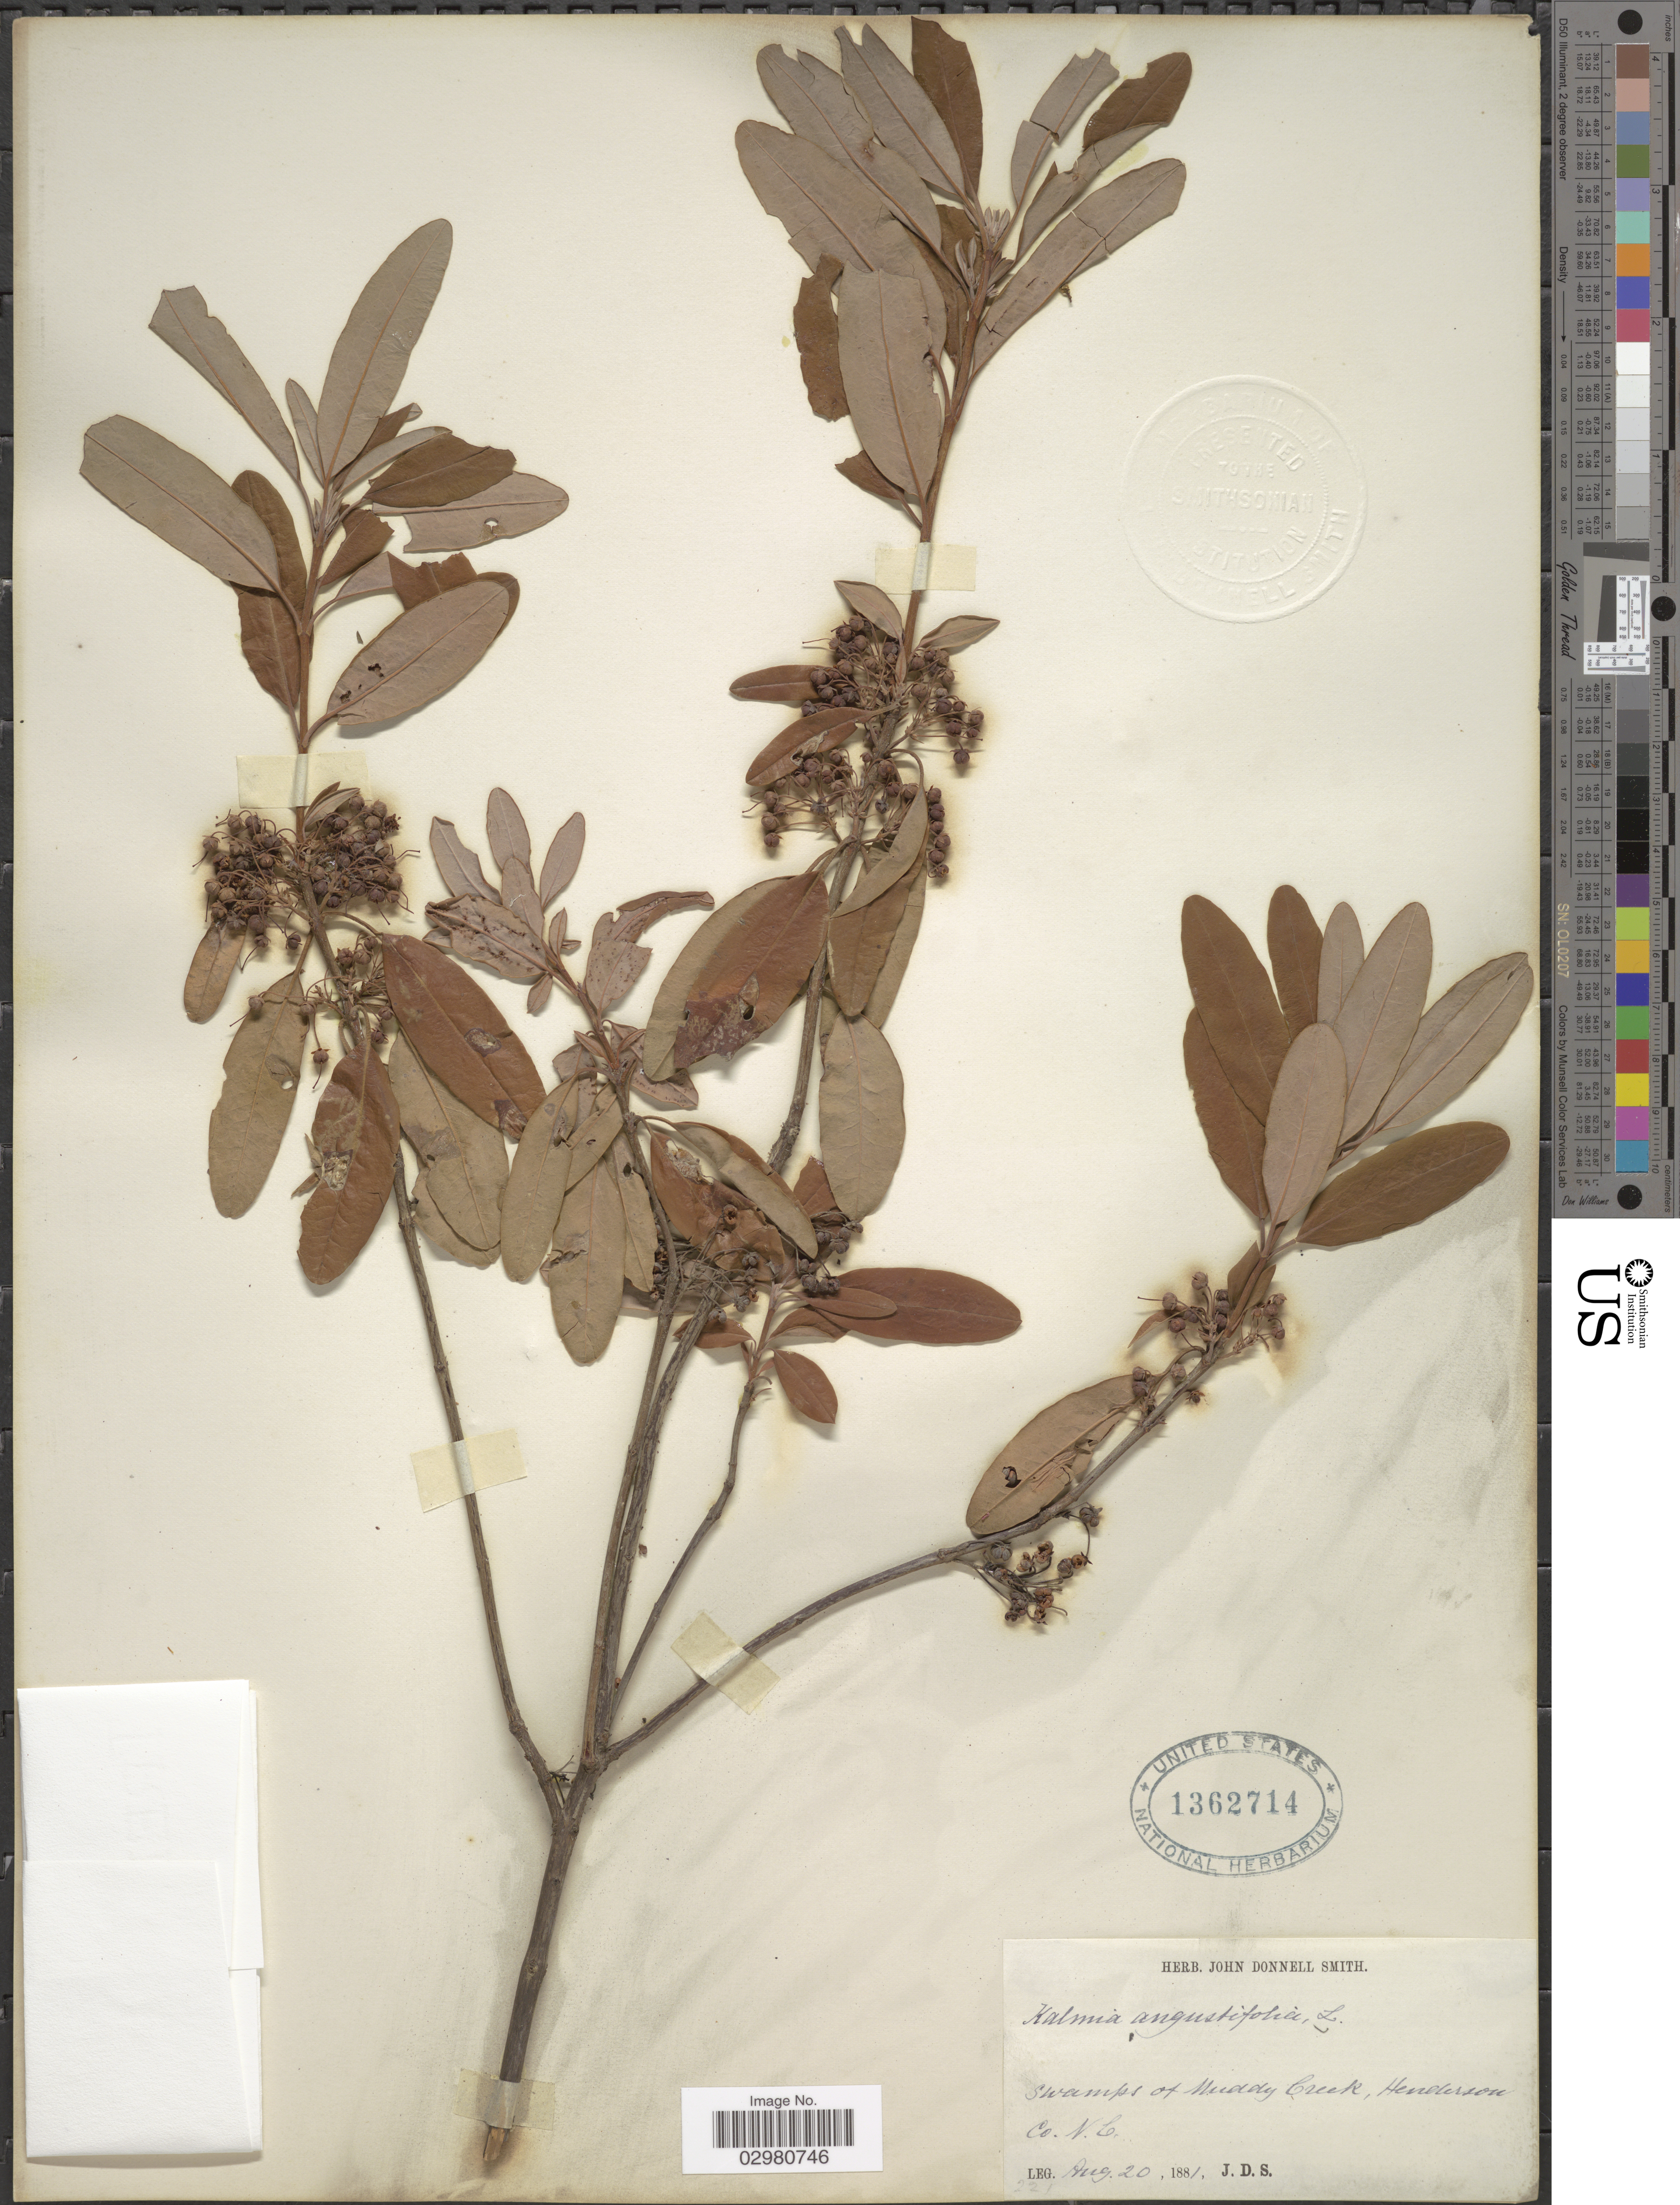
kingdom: Plantae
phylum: Tracheophyta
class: Magnoliopsida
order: Ericales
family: Ericaceae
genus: Kalmia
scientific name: Kalmia angustifolia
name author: L.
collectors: J. Donnell Smith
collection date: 1881-08-20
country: United States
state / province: North Carolina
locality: Swamps of Muddy Creek, Henderson Co. N.C.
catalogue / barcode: US 1362714